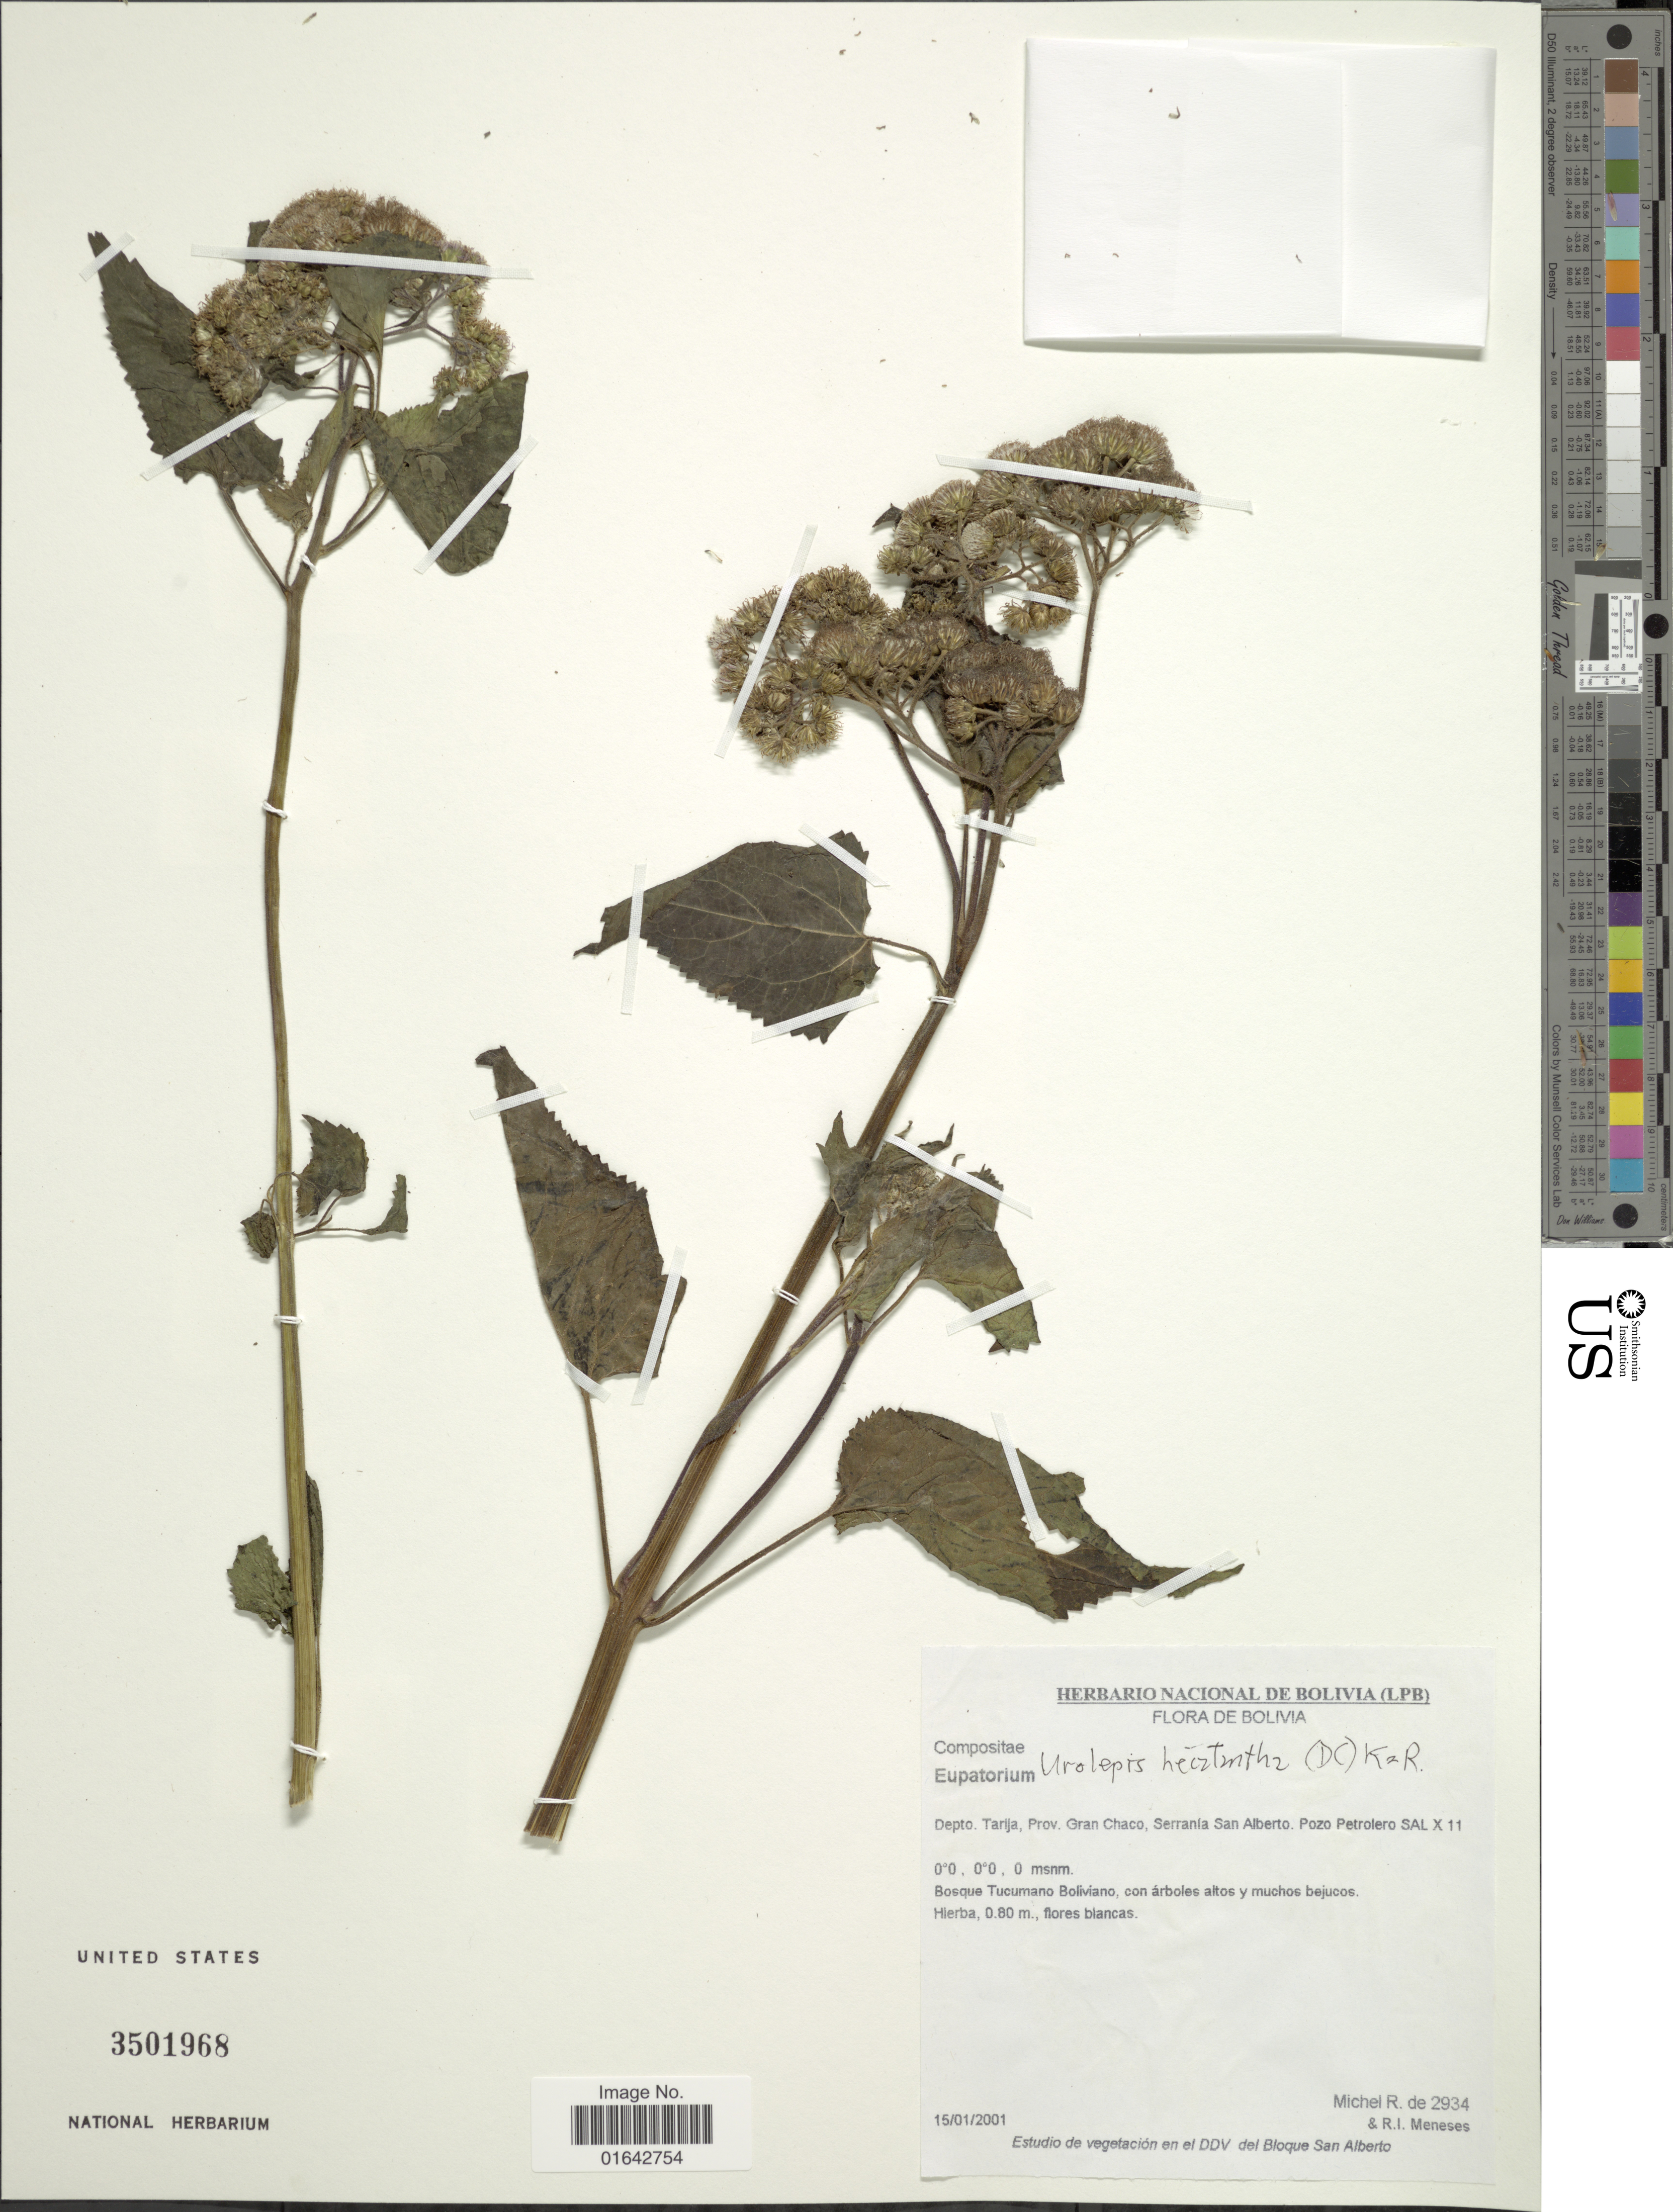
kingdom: Plantae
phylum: Tracheophyta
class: Magnoliopsida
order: Asterales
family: Asteraceae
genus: Urolepis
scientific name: Urolepis hecatantha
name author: (DC.) R.M. King & H. Rob.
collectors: R. d. Michel & R. I. Meneses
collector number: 29344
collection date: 2001-01-15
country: Bolivia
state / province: Tarija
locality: Depto. Tarija, Prov. Gran Chaco, Serrania San Alberto, Pozo Petrolero SAL [Foreign script] 11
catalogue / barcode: US 3501968